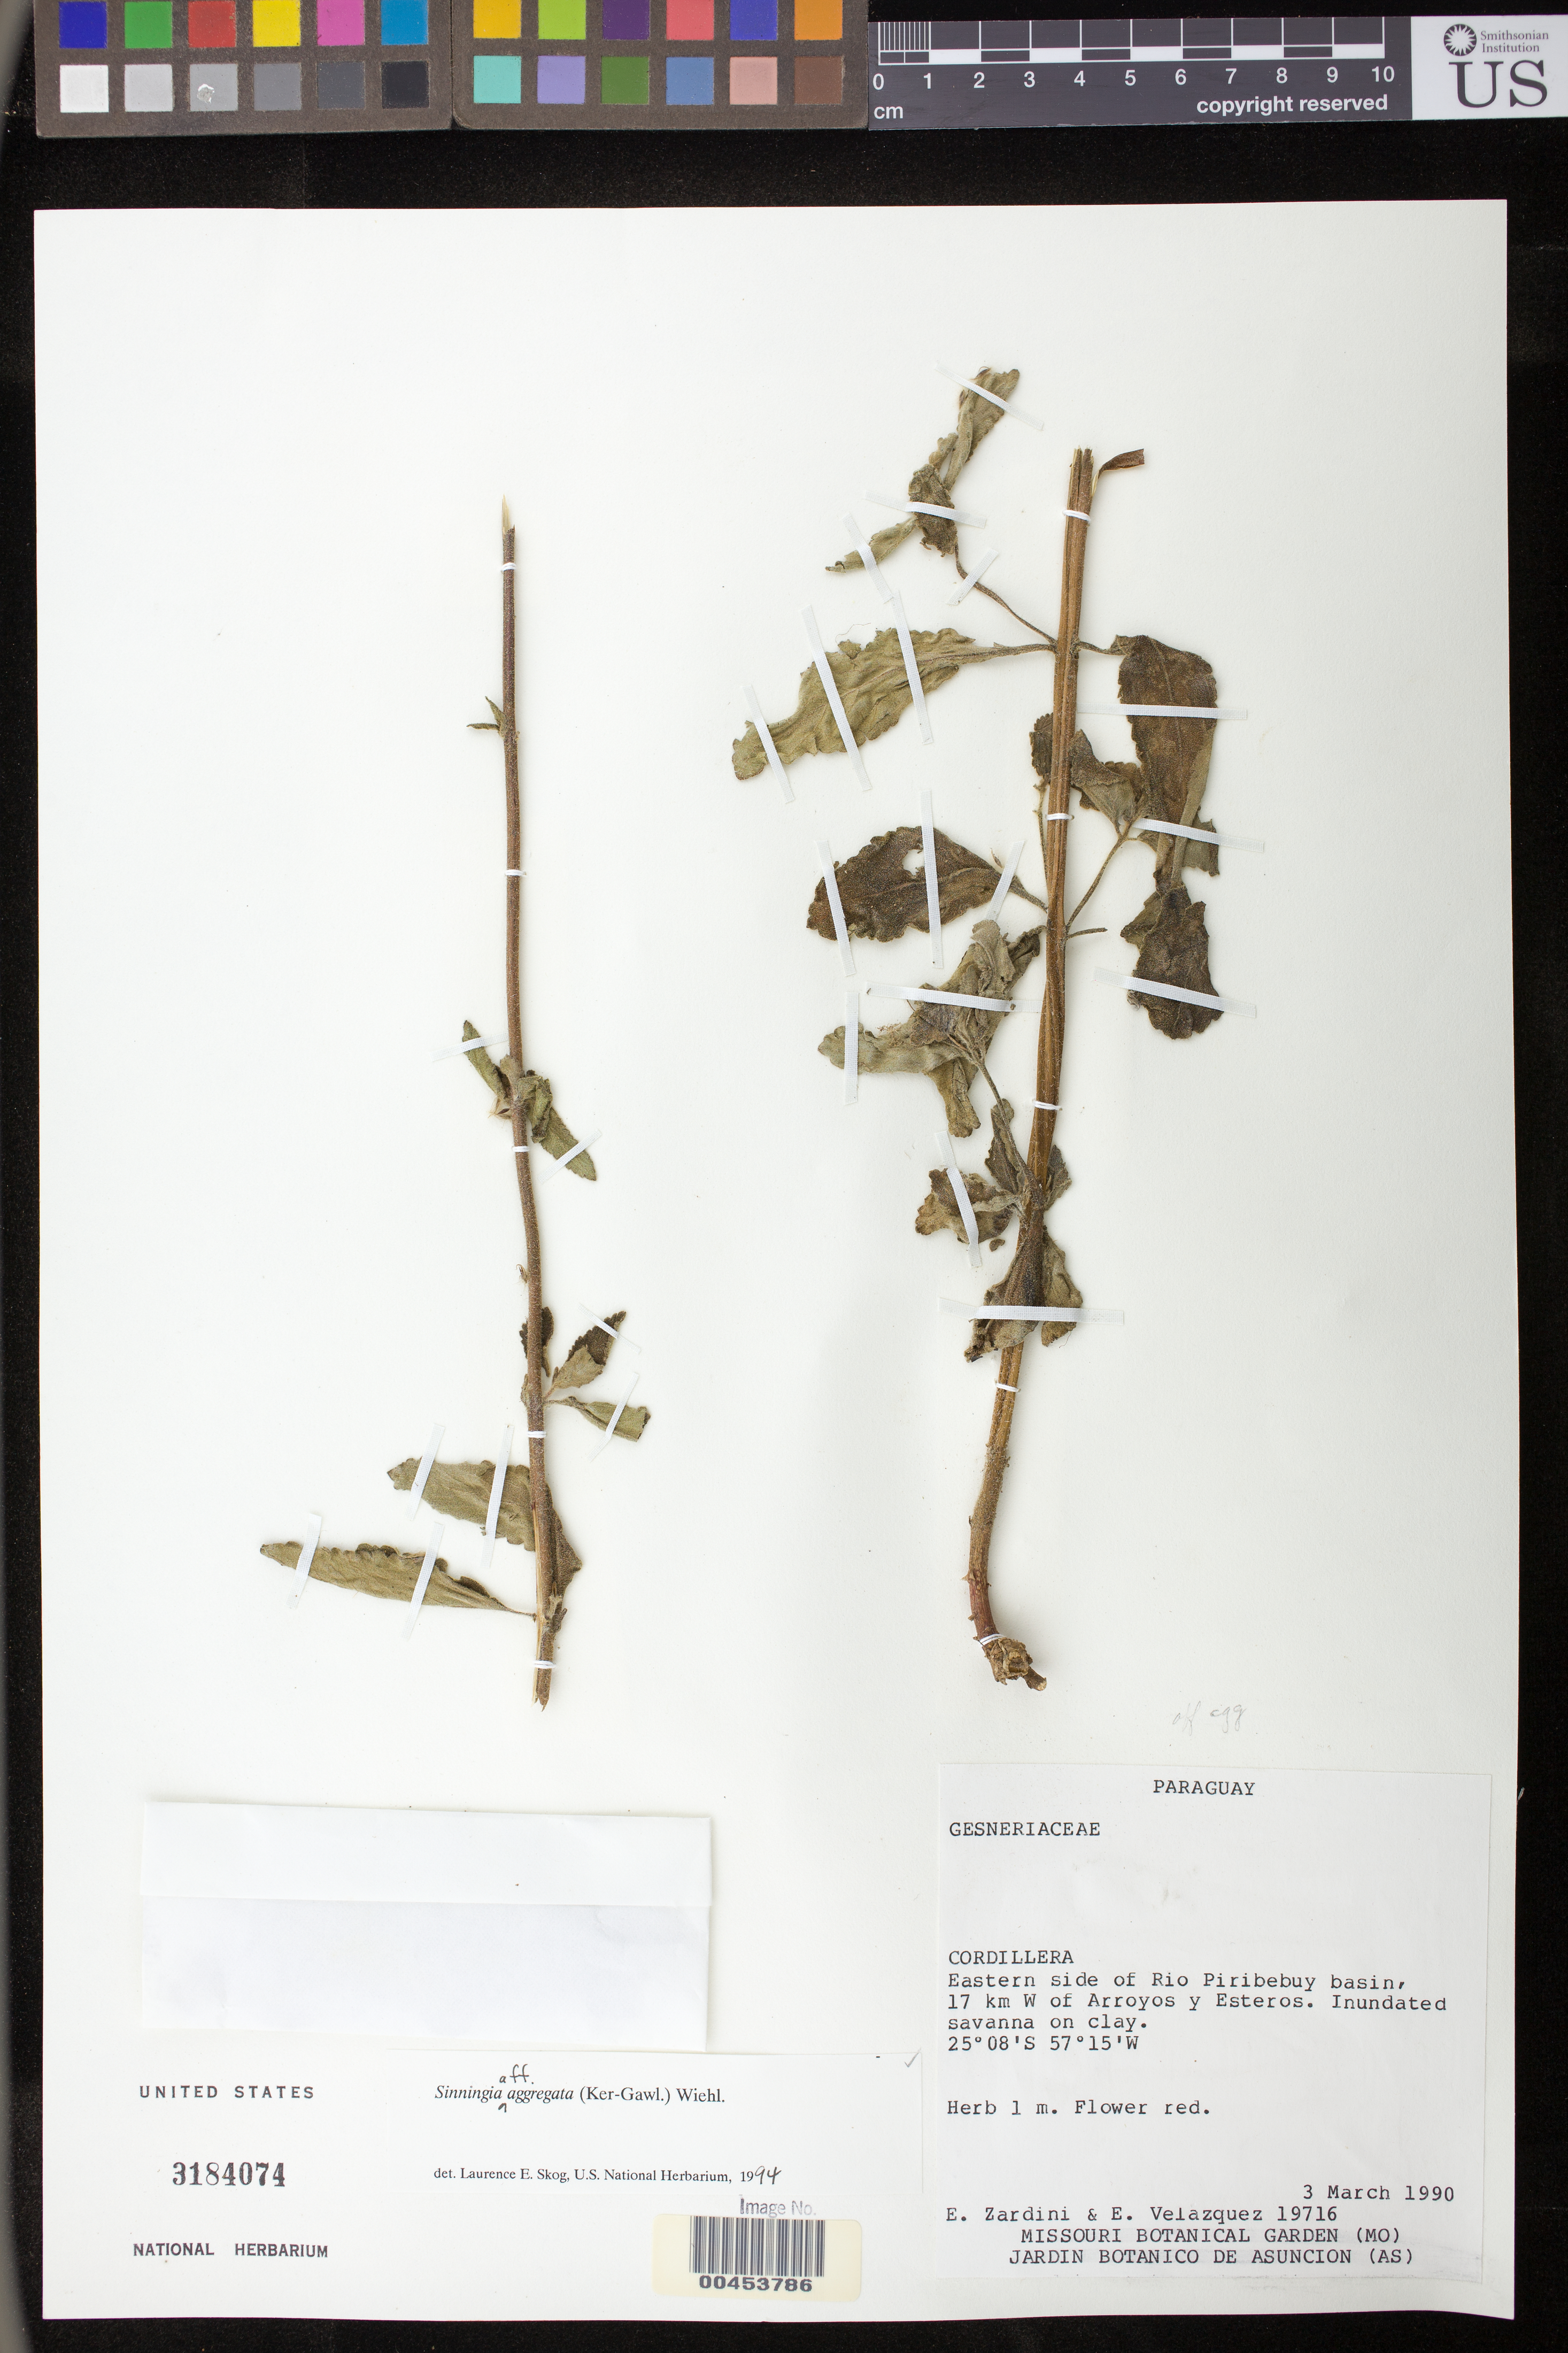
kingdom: Plantae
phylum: Tracheophyta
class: Magnoliopsida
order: Lamiales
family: Gesneriaceae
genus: Sinningia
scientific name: Sinningia aggregata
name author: (Ker Gawl.) Wiehler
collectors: E. M. Zardini & C. Valazquez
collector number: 19716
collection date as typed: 03 Mar 1990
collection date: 1990-03-03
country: Paraguay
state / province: Cordillera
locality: E side of Rio Piribebuy, W of Arroyos and Esteros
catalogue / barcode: US 3184074